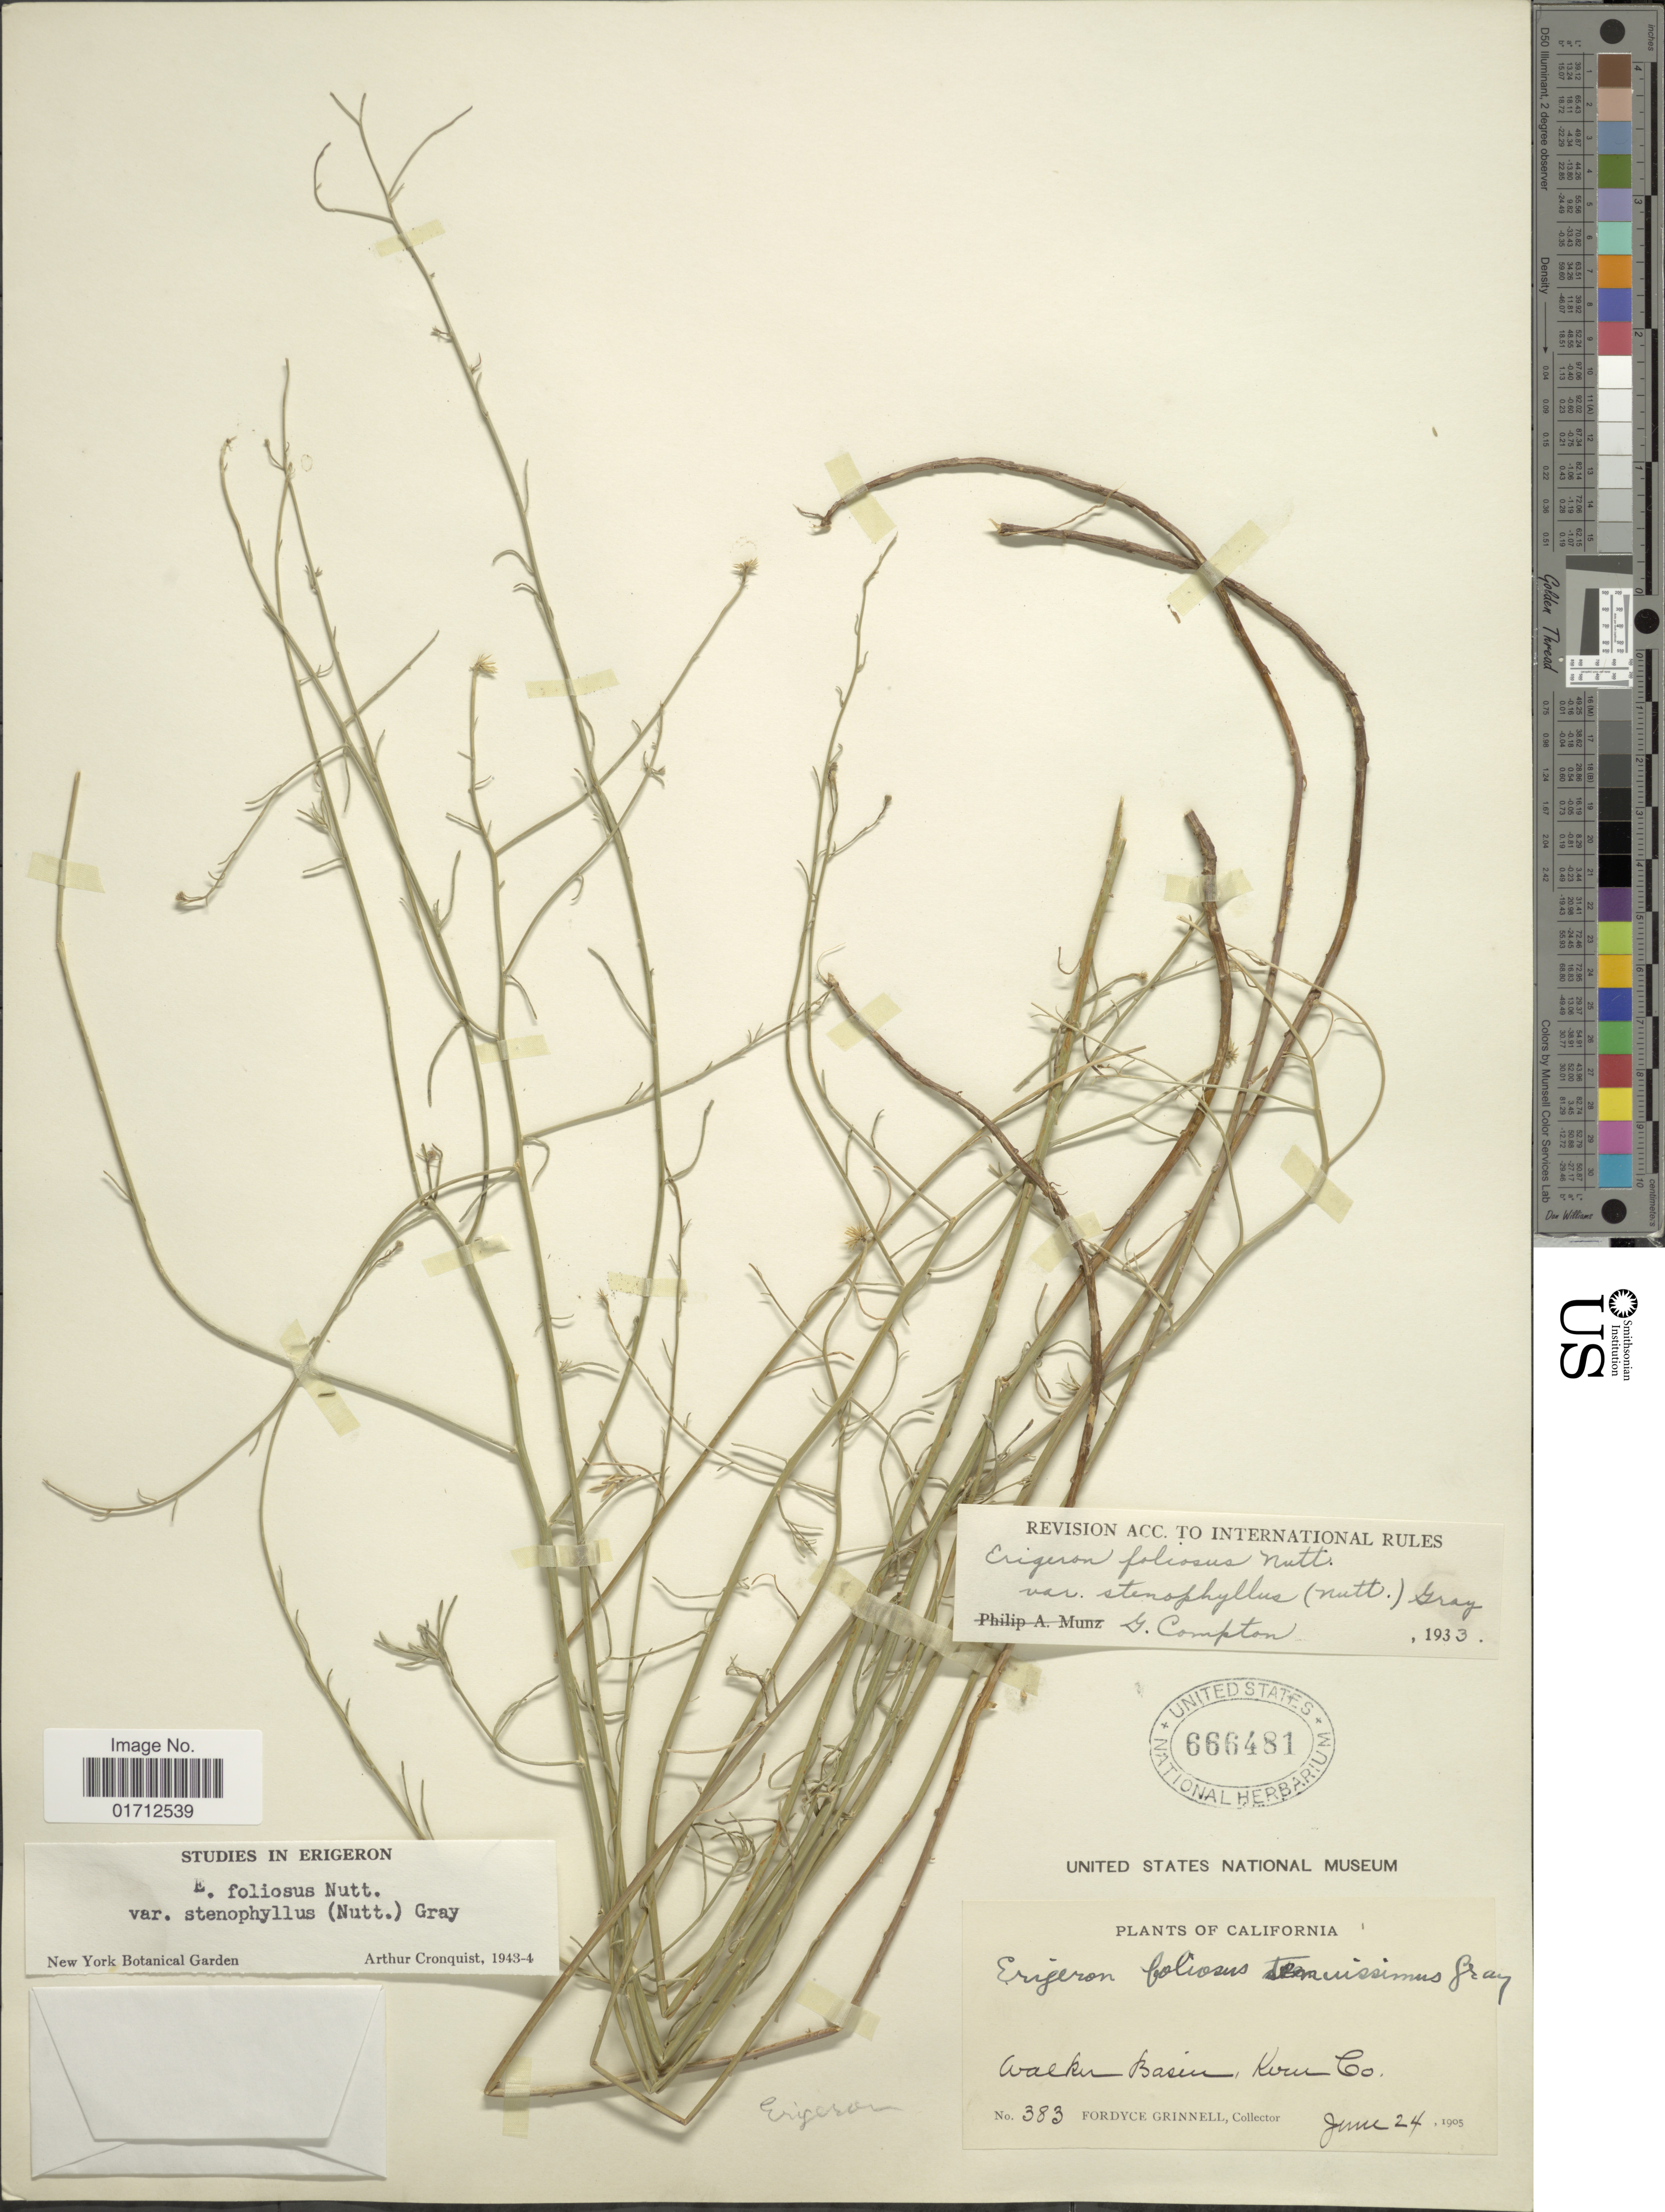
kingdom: Plantae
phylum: Tracheophyta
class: Magnoliopsida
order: Asterales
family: Asteraceae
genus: Erigeron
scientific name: Erigeron foliosus var. stenophyllus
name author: Nutt.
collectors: F. Grinnell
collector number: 383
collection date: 1905-06-24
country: United States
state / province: California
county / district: Kern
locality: Walker Basin, Kern Co.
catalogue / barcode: US 666481